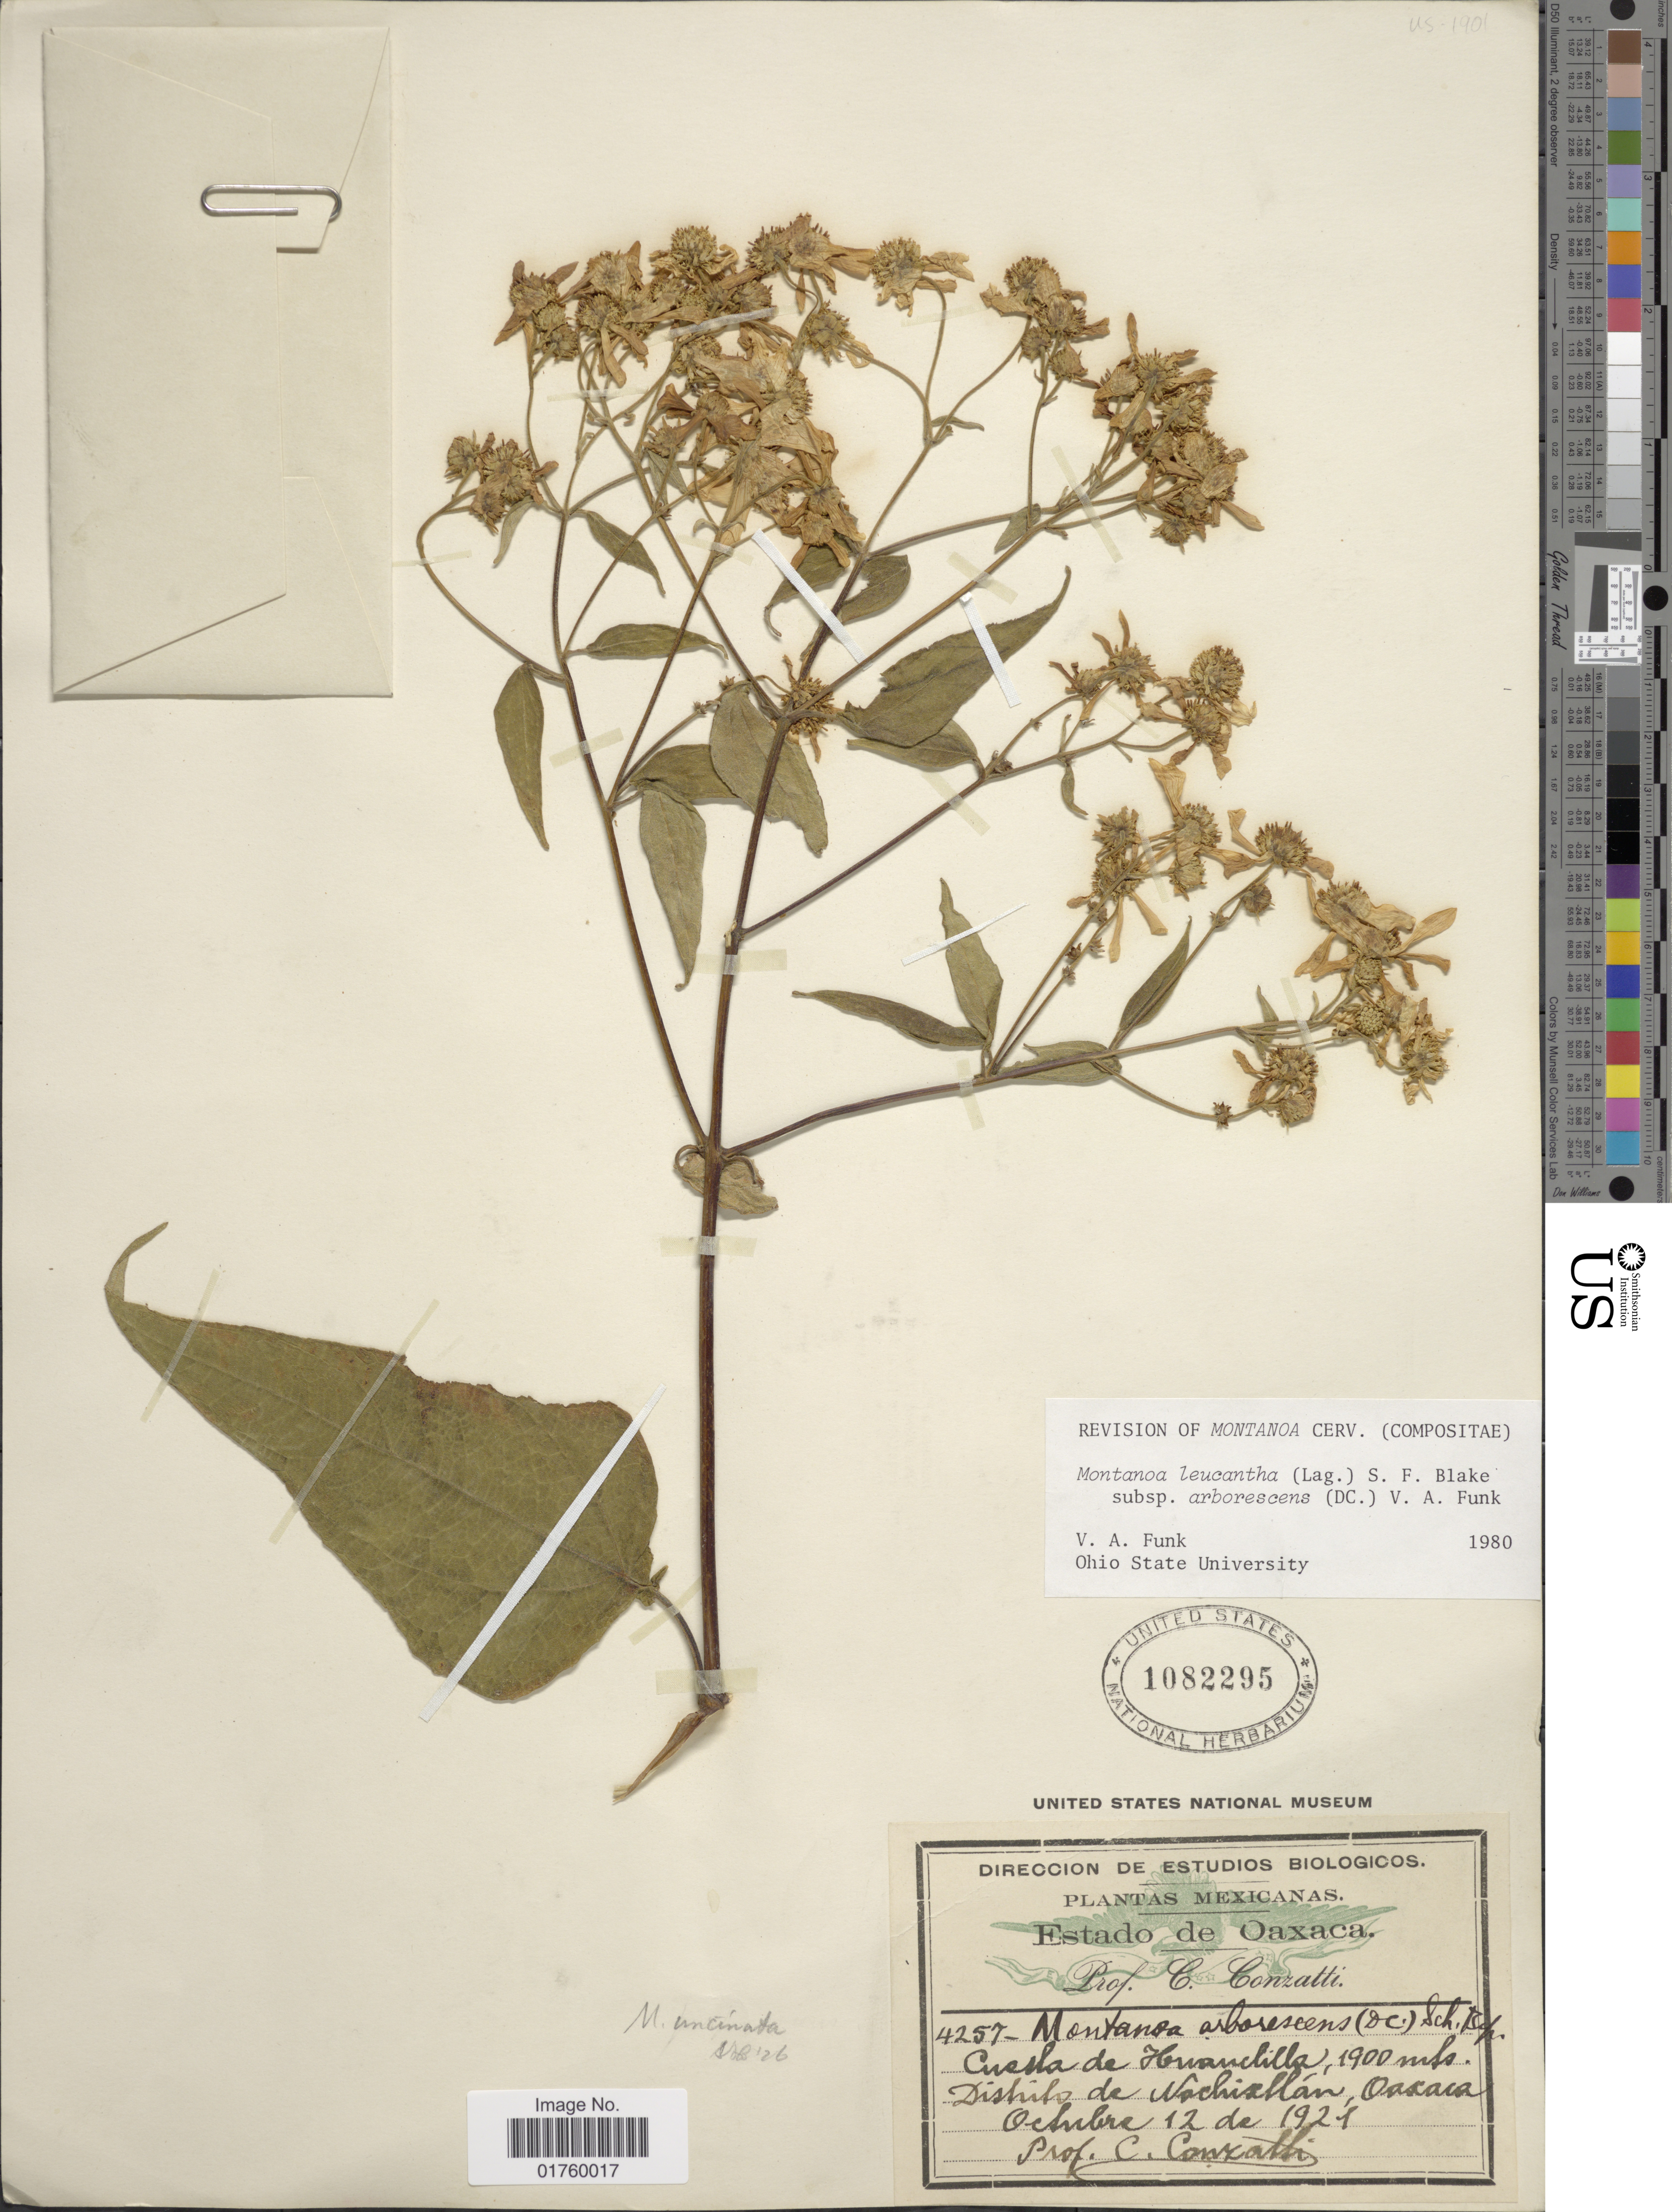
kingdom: Plantae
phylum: Tracheophyta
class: Magnoliopsida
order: Asterales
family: Asteraceae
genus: Montanoa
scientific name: Montanoa leucantha subsp. arborescens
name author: (DC.) V.A. Funk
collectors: C. Conzatti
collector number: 4257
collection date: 1921-10-12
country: Mexico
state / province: Oaxaca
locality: Cuesta de Hrianchilla, Distrito de Nochistlan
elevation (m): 1900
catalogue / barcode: US 1082295